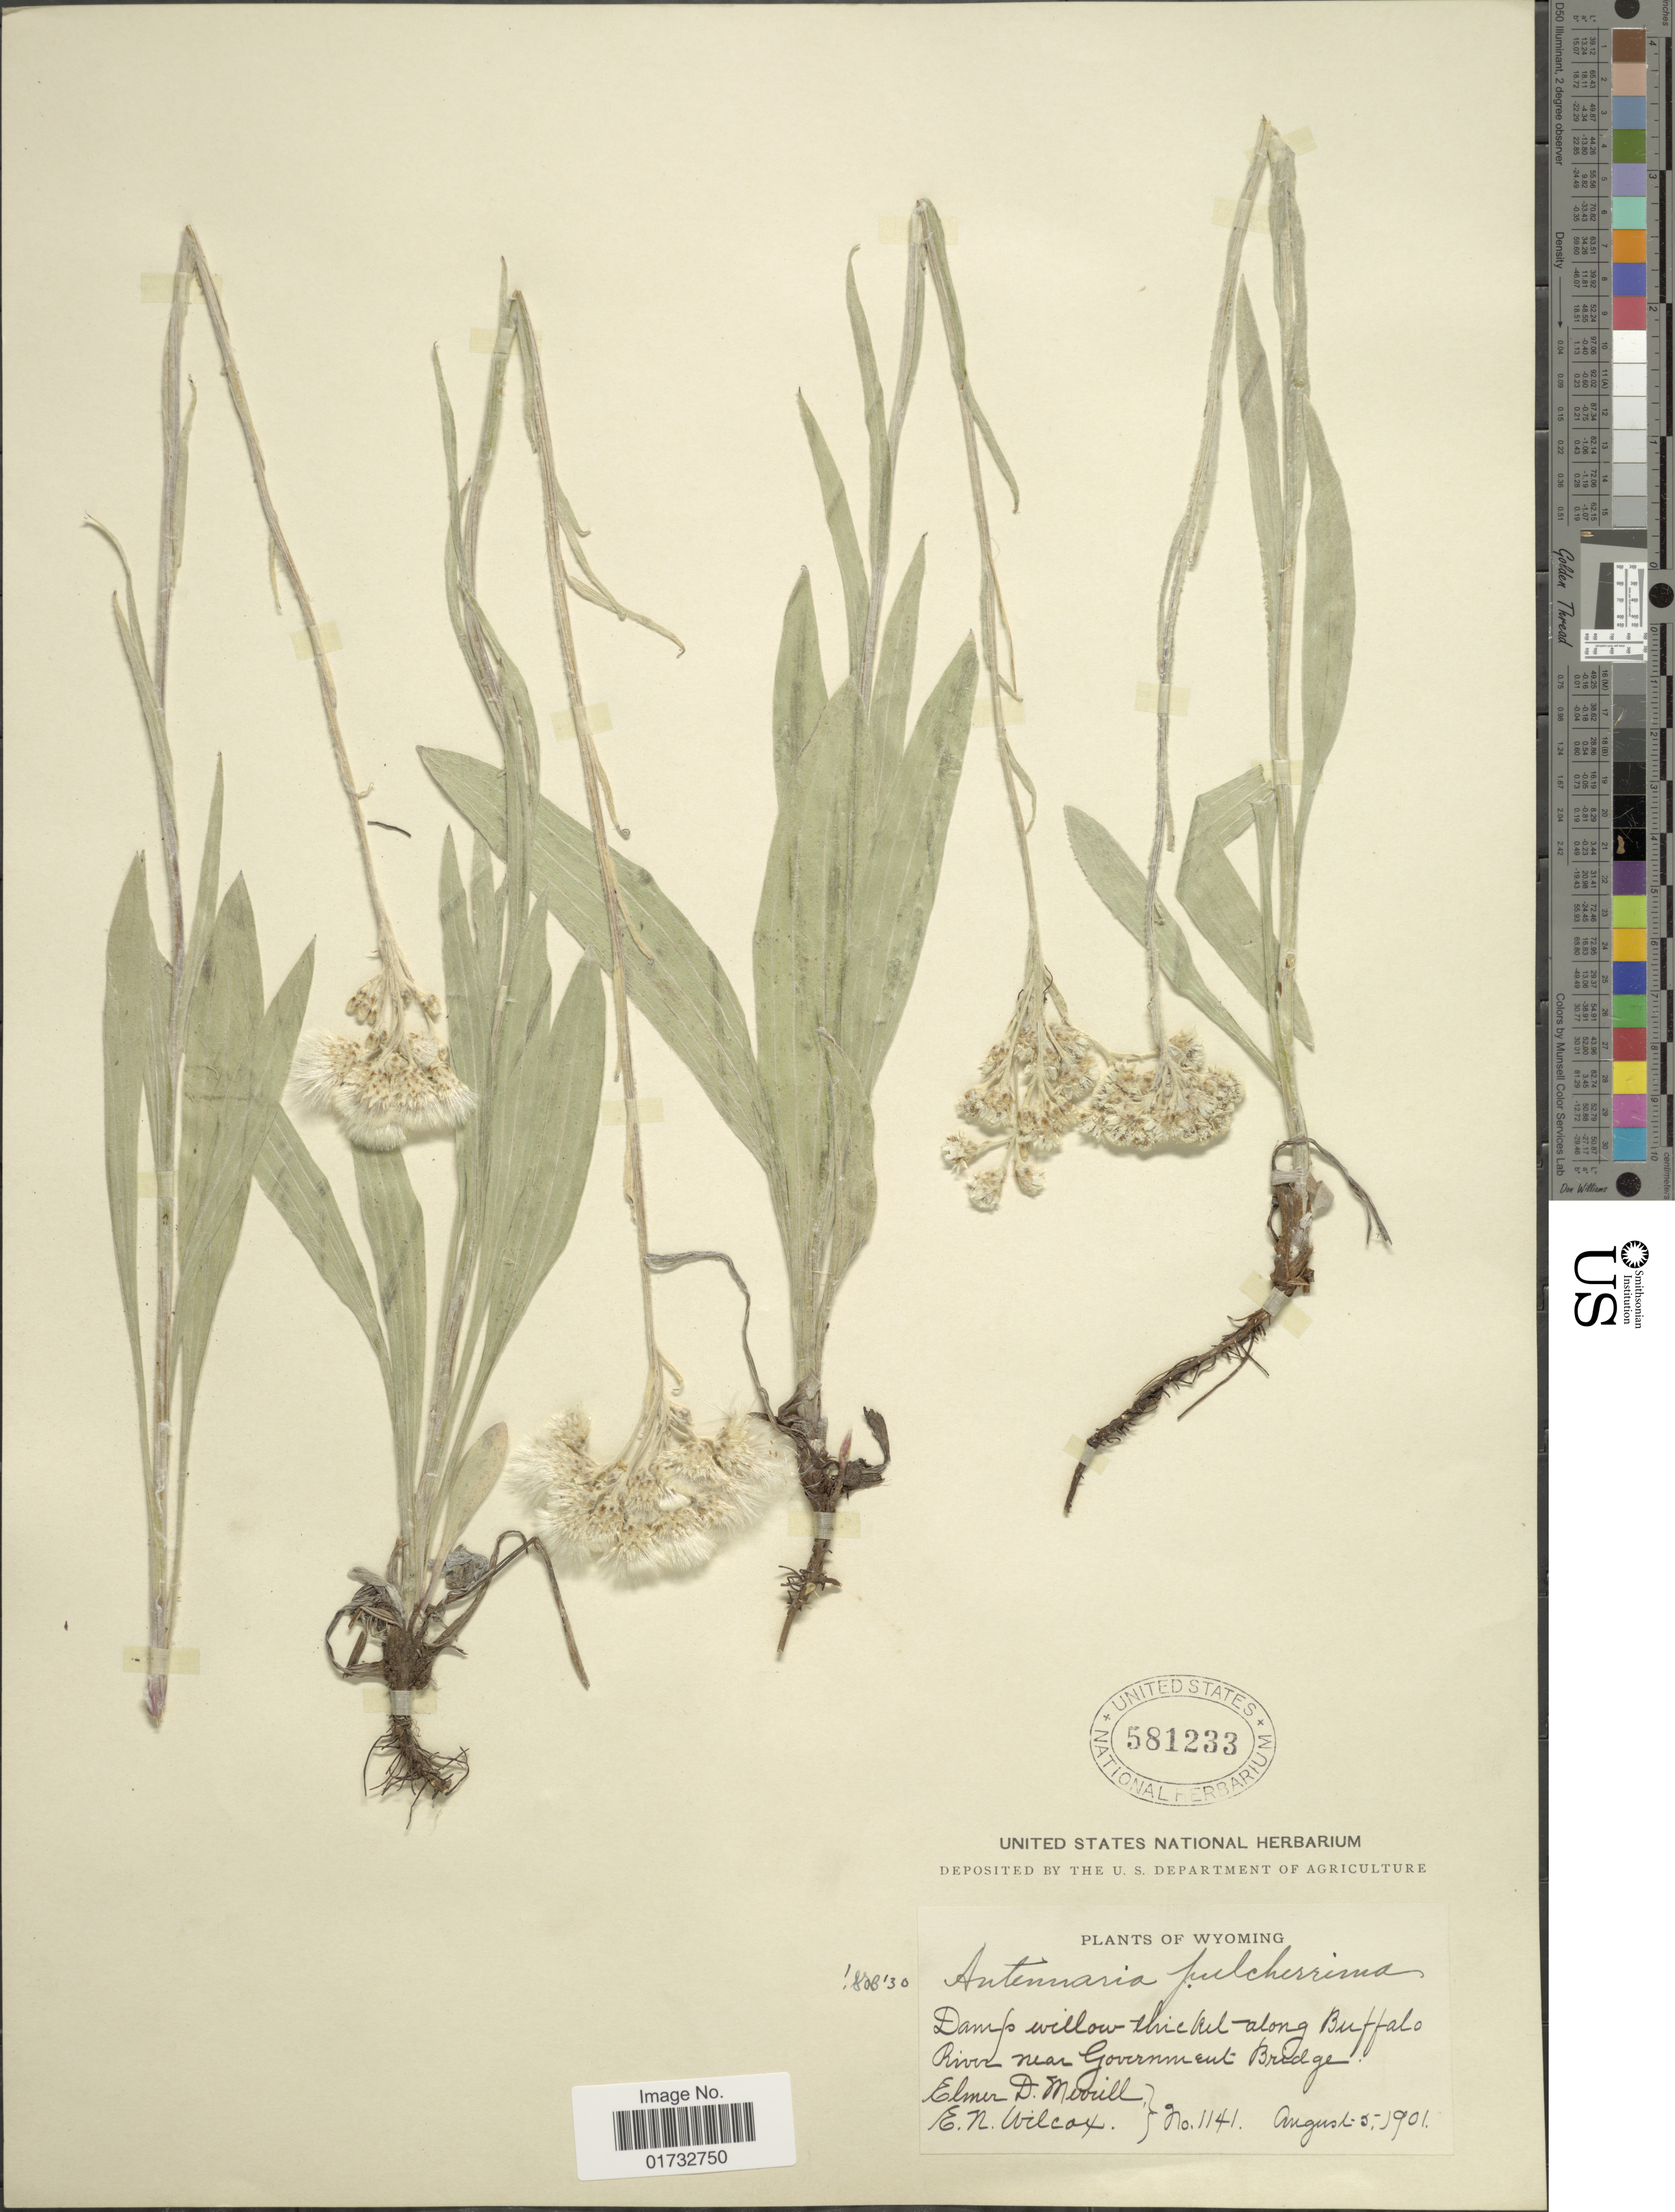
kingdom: Plantae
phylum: Tracheophyta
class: Magnoliopsida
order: Asterales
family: Asteraceae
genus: Antennaria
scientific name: Antennaria pulcherrima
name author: (Hook.) Greene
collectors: E. D. Merrill & E. Wilcox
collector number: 1141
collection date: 1901-08-05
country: United States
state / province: Wyoming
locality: Along Buffalo River near Government Bridge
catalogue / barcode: US 581233